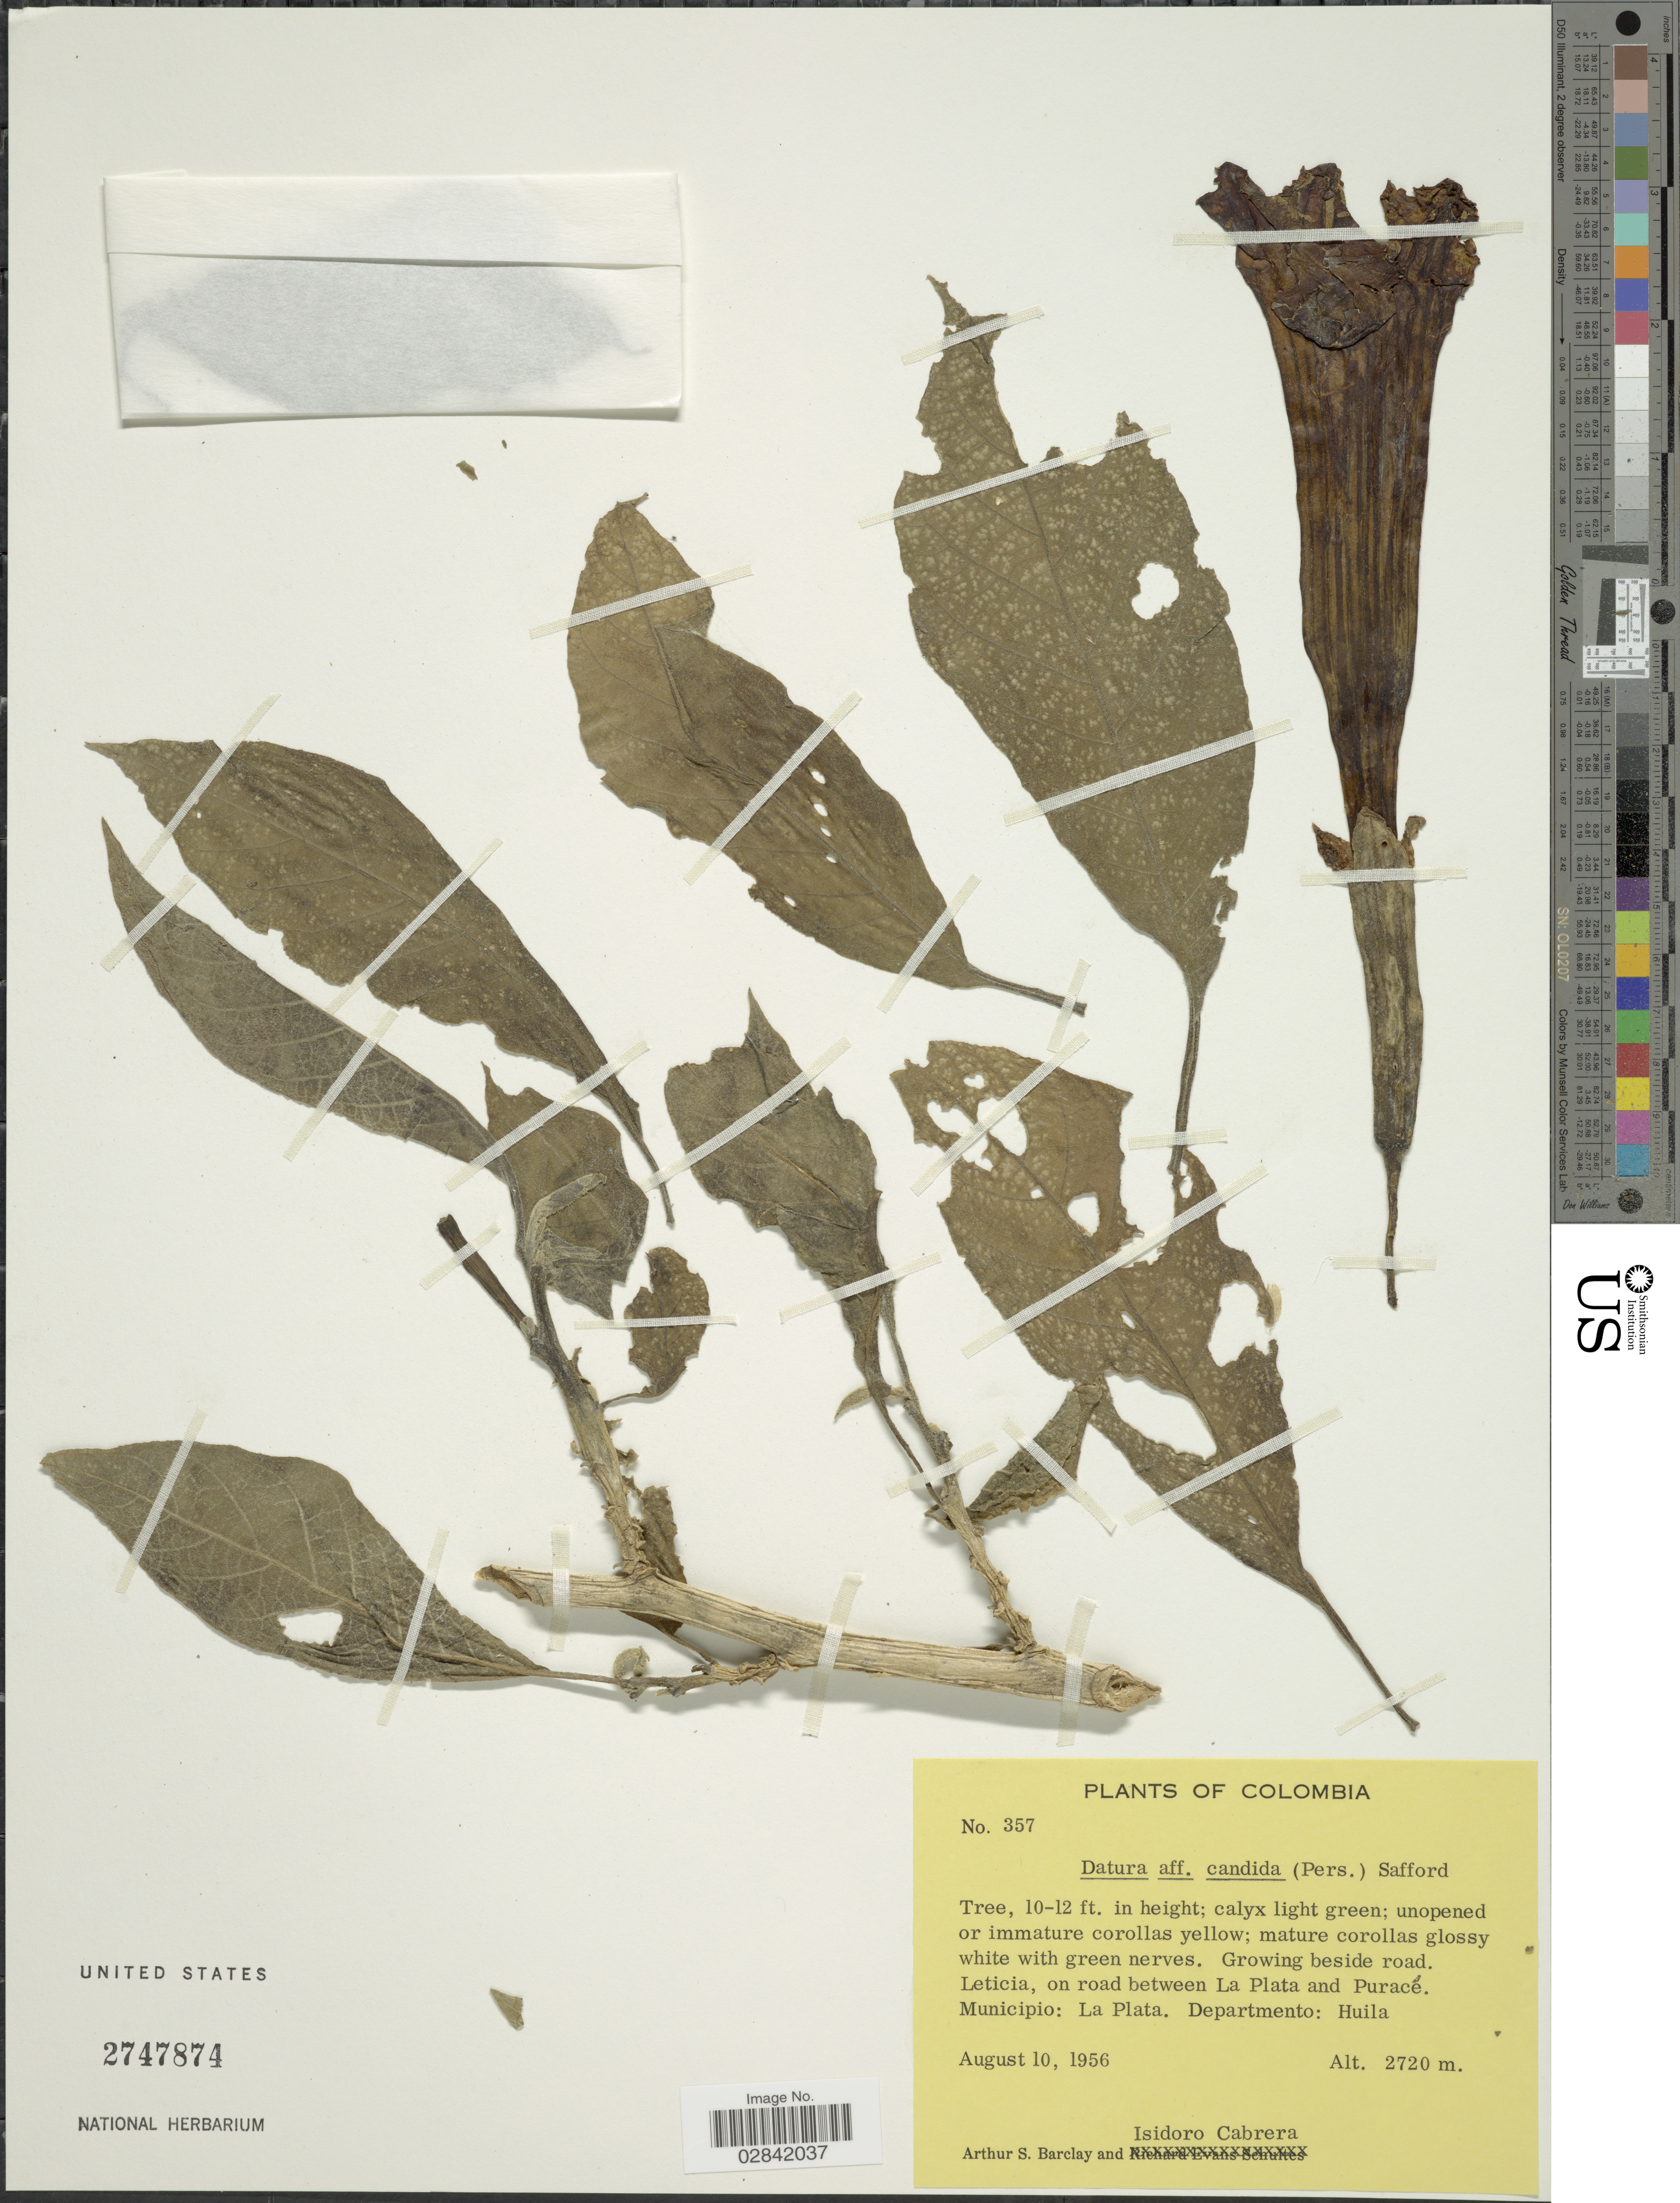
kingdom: Plantae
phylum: Tracheophyta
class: Magnoliopsida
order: Solanales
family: Solanaceae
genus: Brugmansia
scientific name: Brugmansia x candida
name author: Pers.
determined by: (US) Smithsonian Institution - National Museum of Natural History - Department of Botany (UNITED STATES)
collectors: A. S. Barclay & I. Cabrera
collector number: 357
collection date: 1956-08-10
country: Colombia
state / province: Huila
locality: Growing beside road, Leticia, on road between La Plata and Puracé, Municipio: La Plata, Departmento: Huila.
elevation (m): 2720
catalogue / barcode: US 2747874